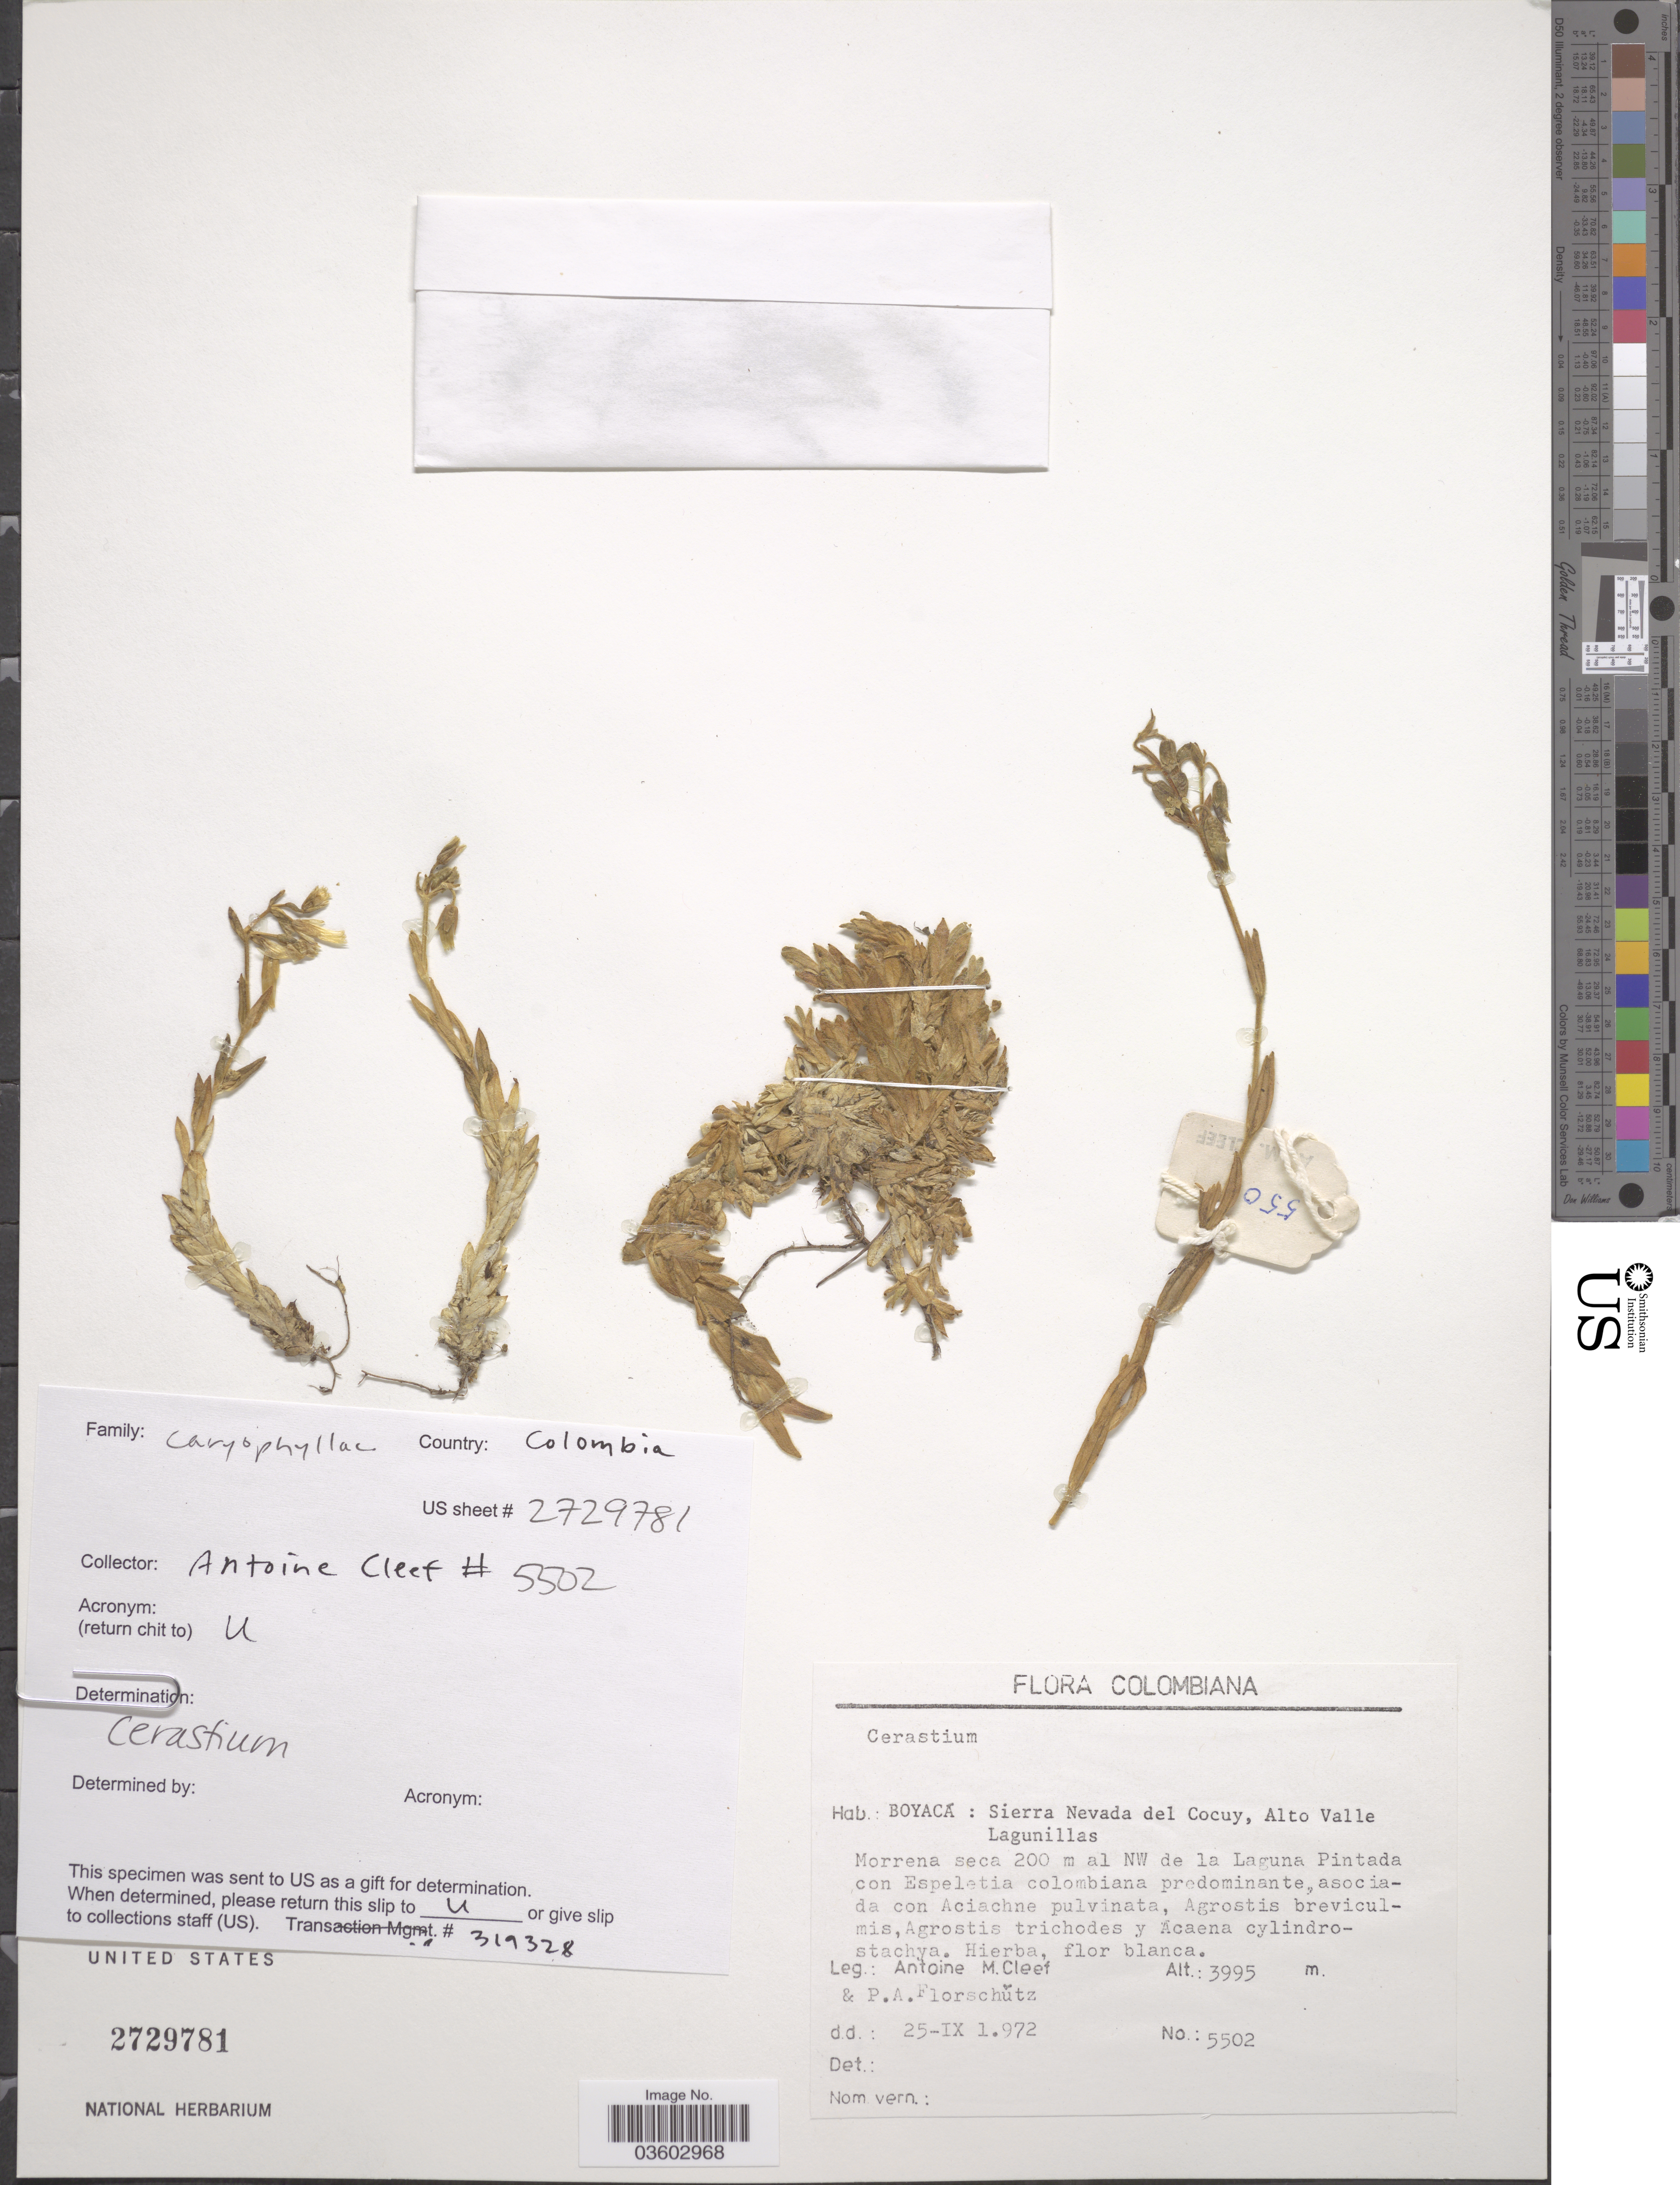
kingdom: Plantae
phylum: Tracheophyta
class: Magnoliopsida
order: Caryophyllales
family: Caryophyllaceae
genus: Cerastium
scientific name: Cerastium sp.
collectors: A. M. Cleef & P. Florschütz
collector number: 5502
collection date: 1972-04-25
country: Colombia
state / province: Boyacá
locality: Sierra Nevada del Cocuy, Alto Valle Lagunillas. Morrena seca 200 m al NW de la Laguna Pintada con Espeletia colombiana predominante.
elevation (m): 3995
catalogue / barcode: US 2729781